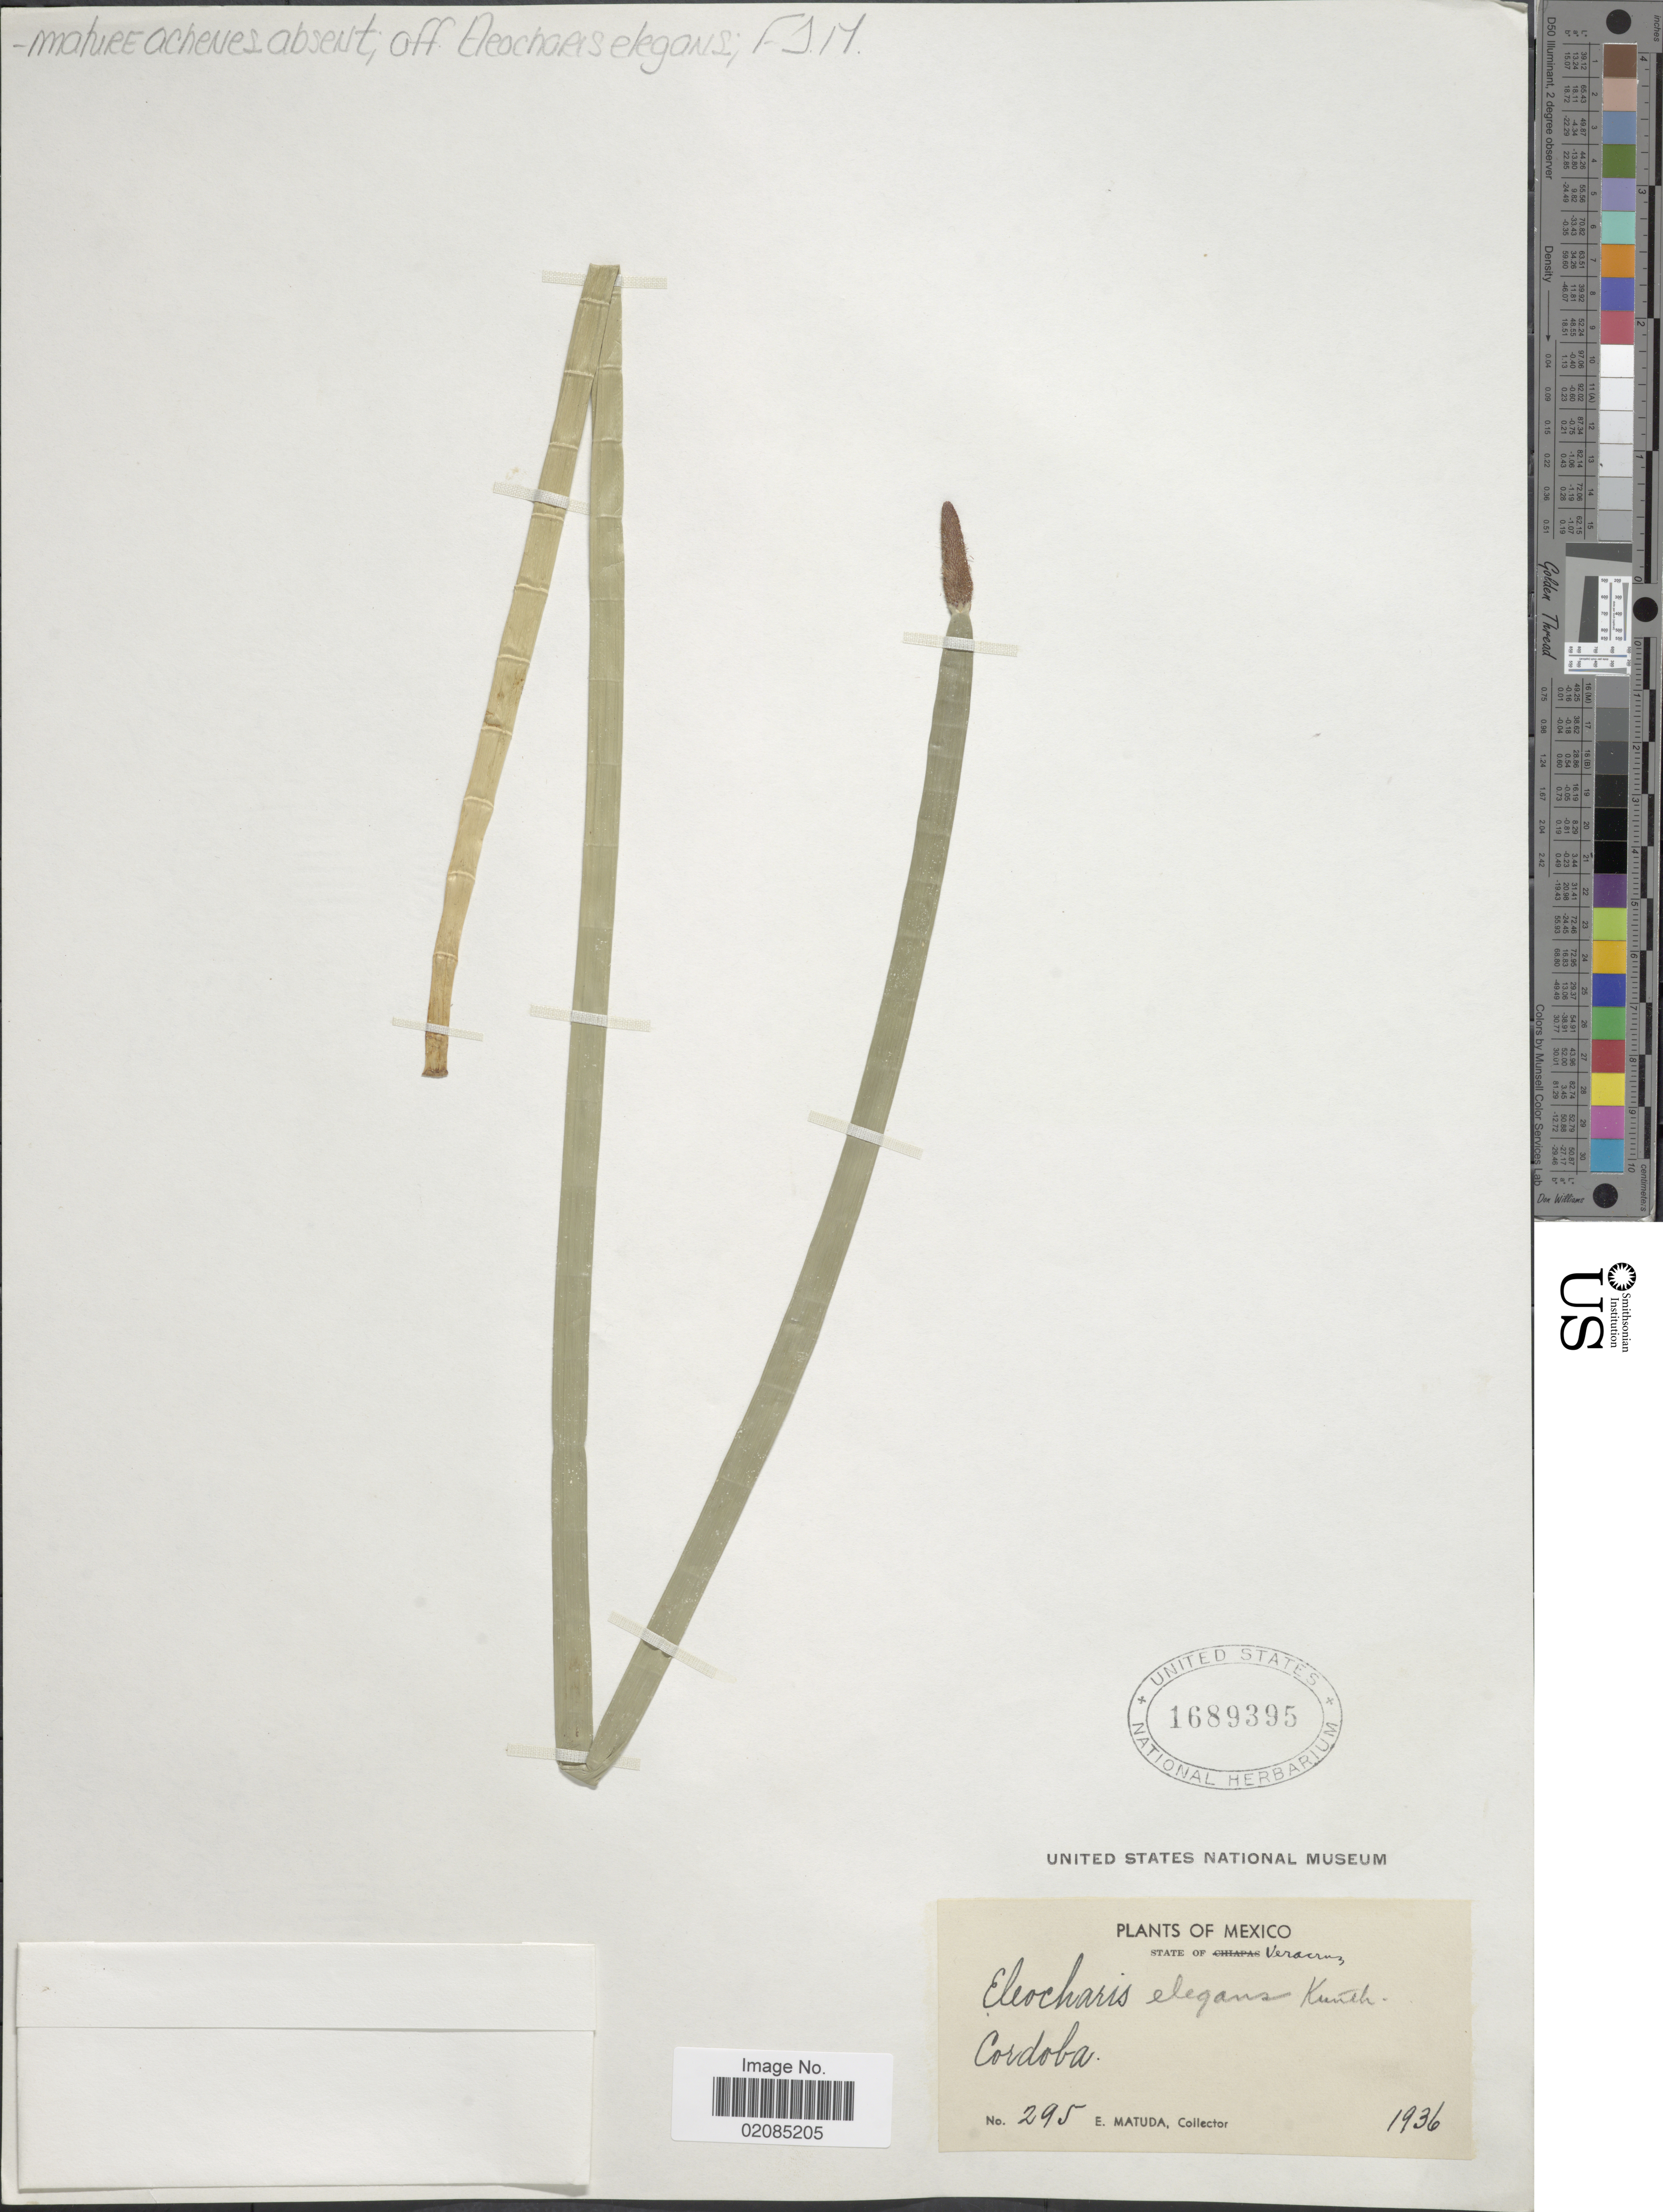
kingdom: Plantae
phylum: Tracheophyta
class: Liliopsida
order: Poales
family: Cyperaceae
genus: Eleocharis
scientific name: Eleocharis elegans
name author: (Kunth) Roem. & Schult.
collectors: E. Matuda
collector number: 295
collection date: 1936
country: Mexico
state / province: Veracruz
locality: State of Vera Cruz, Cordoba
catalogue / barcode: US 1689395